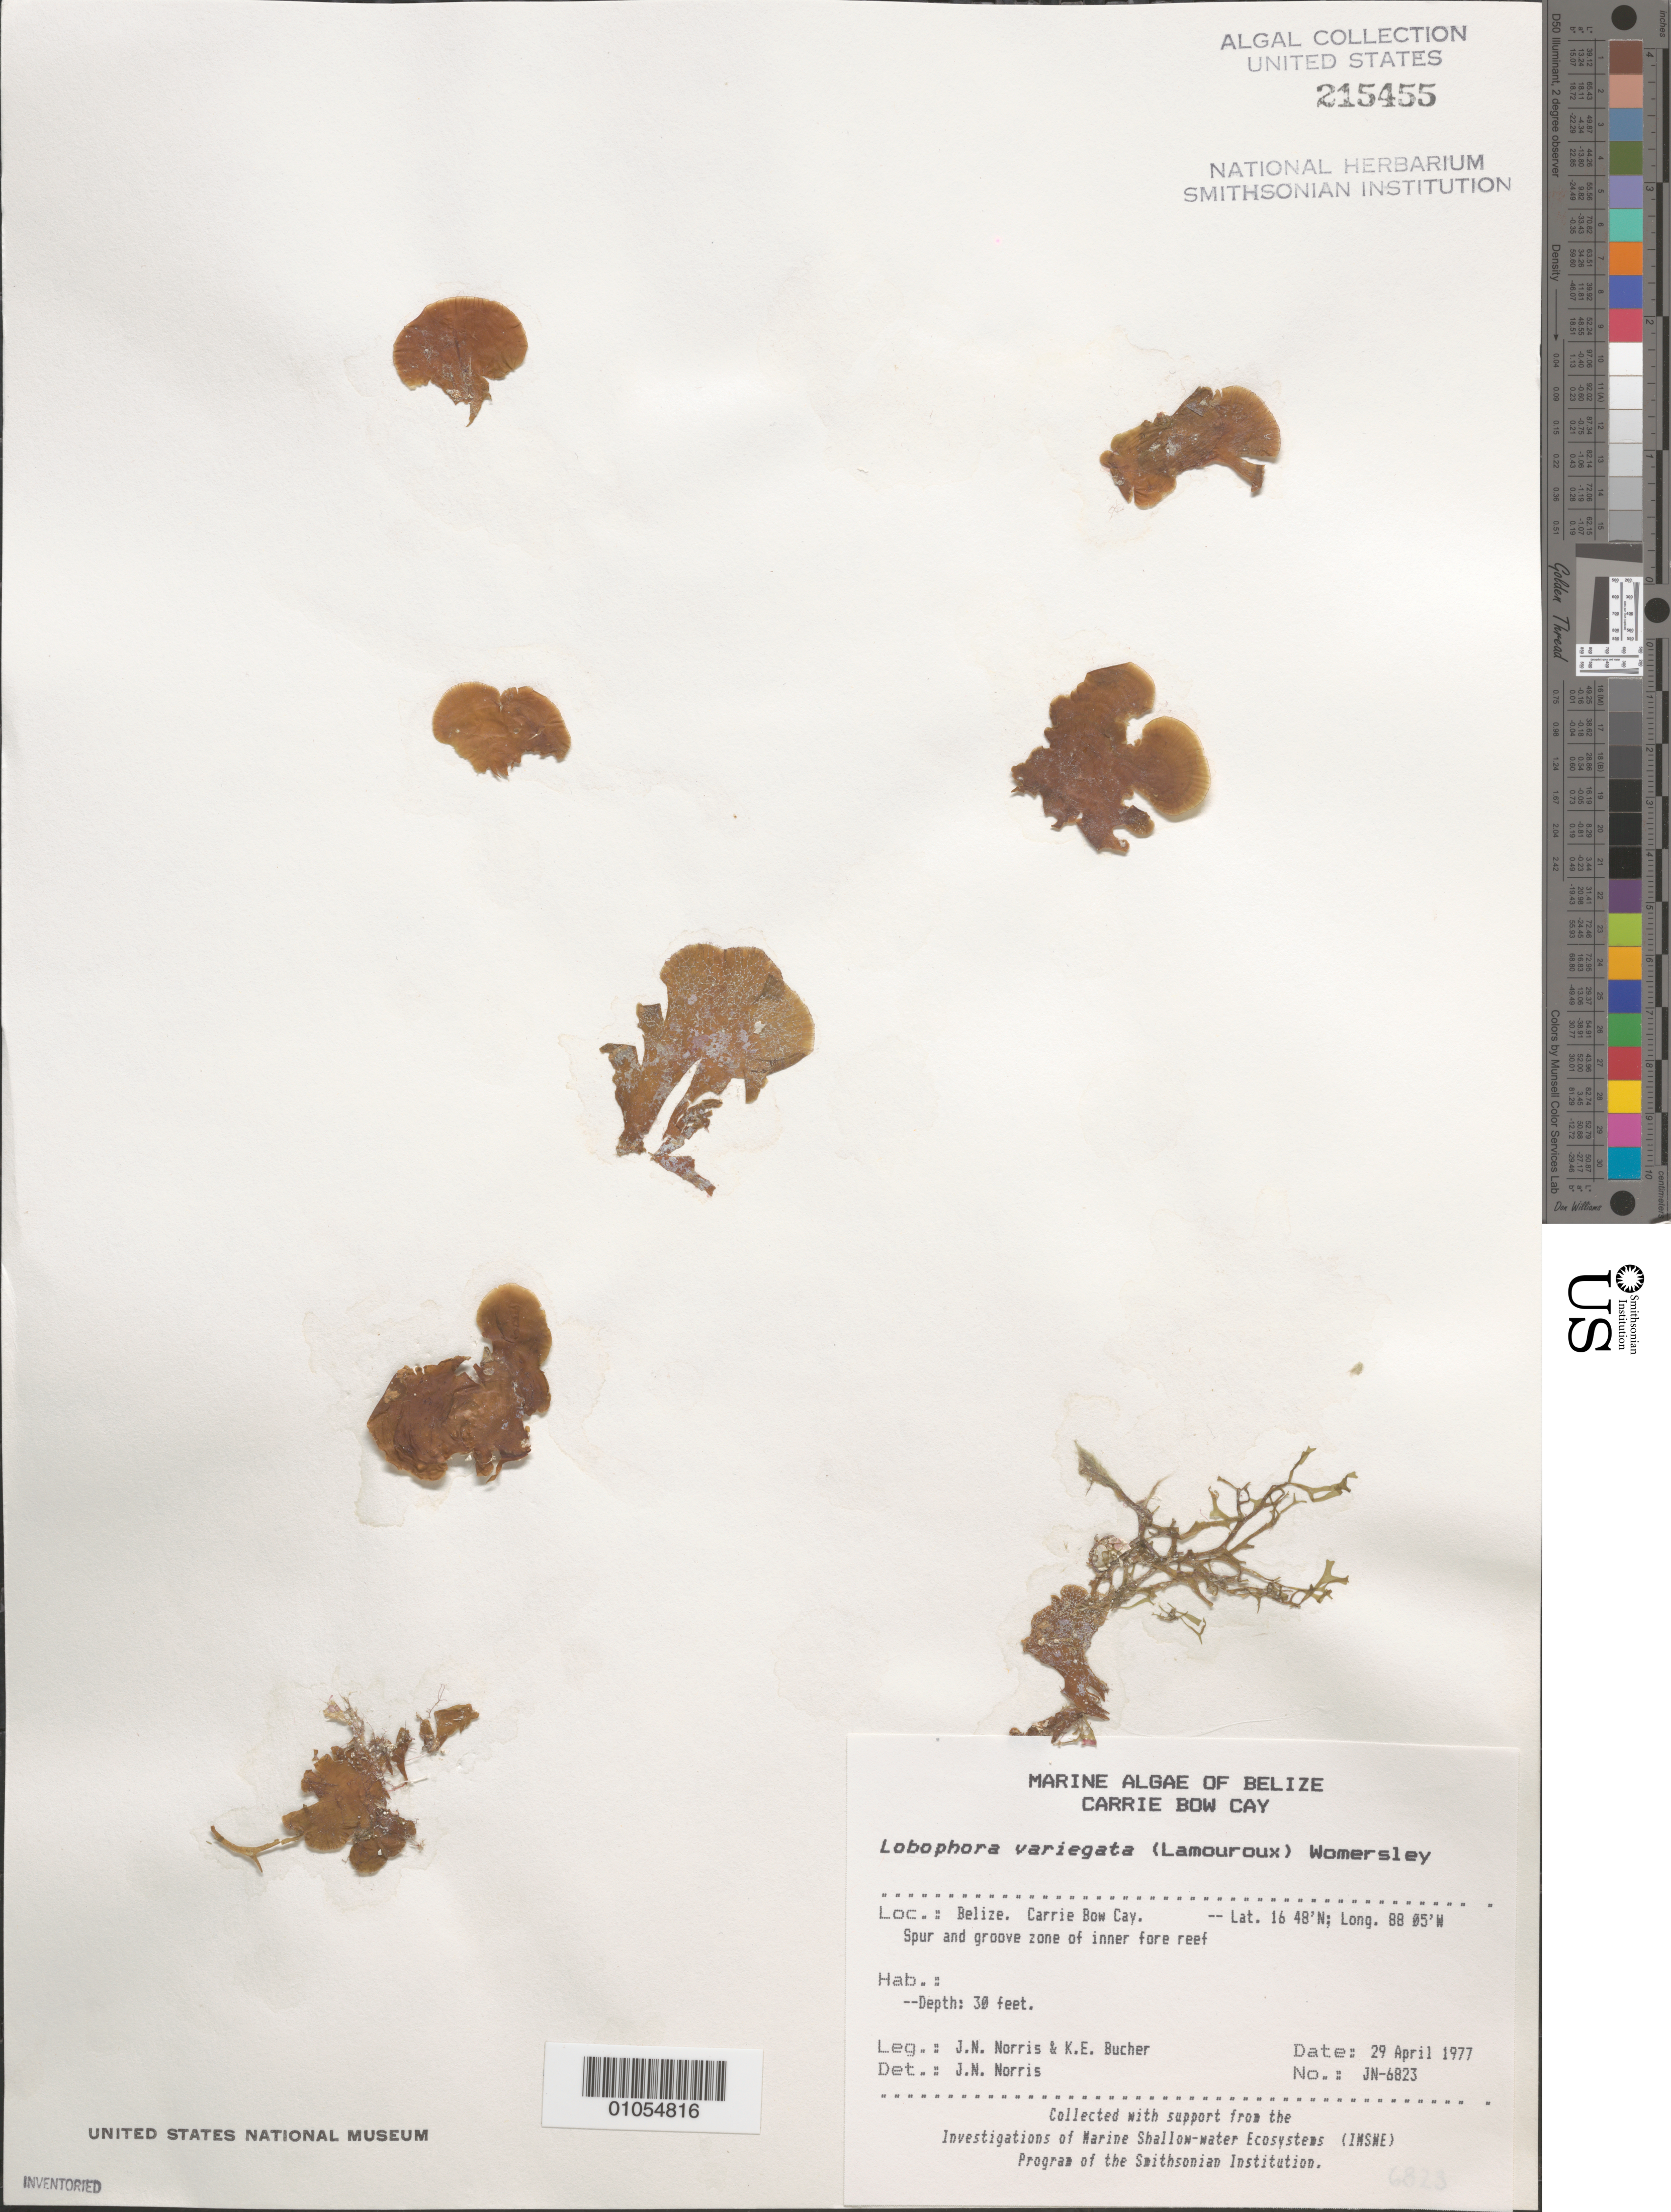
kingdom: Chromista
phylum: Ochrophyta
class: Phaeophyceae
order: Dictyotales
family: Dictyotaceae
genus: Lobophora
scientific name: Lobophora variegata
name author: (J.V.Lamouroux) Womersley & E.C. Oliveira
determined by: Norris, James N.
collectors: J. N. Norris & K. E. Bucher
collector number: JN-6823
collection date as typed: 29 Apr 1977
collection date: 1977-04-29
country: Belize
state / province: Stann Creek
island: Carrie Bow Cay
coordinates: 16 48'N, 88 05'W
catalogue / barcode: US 215455